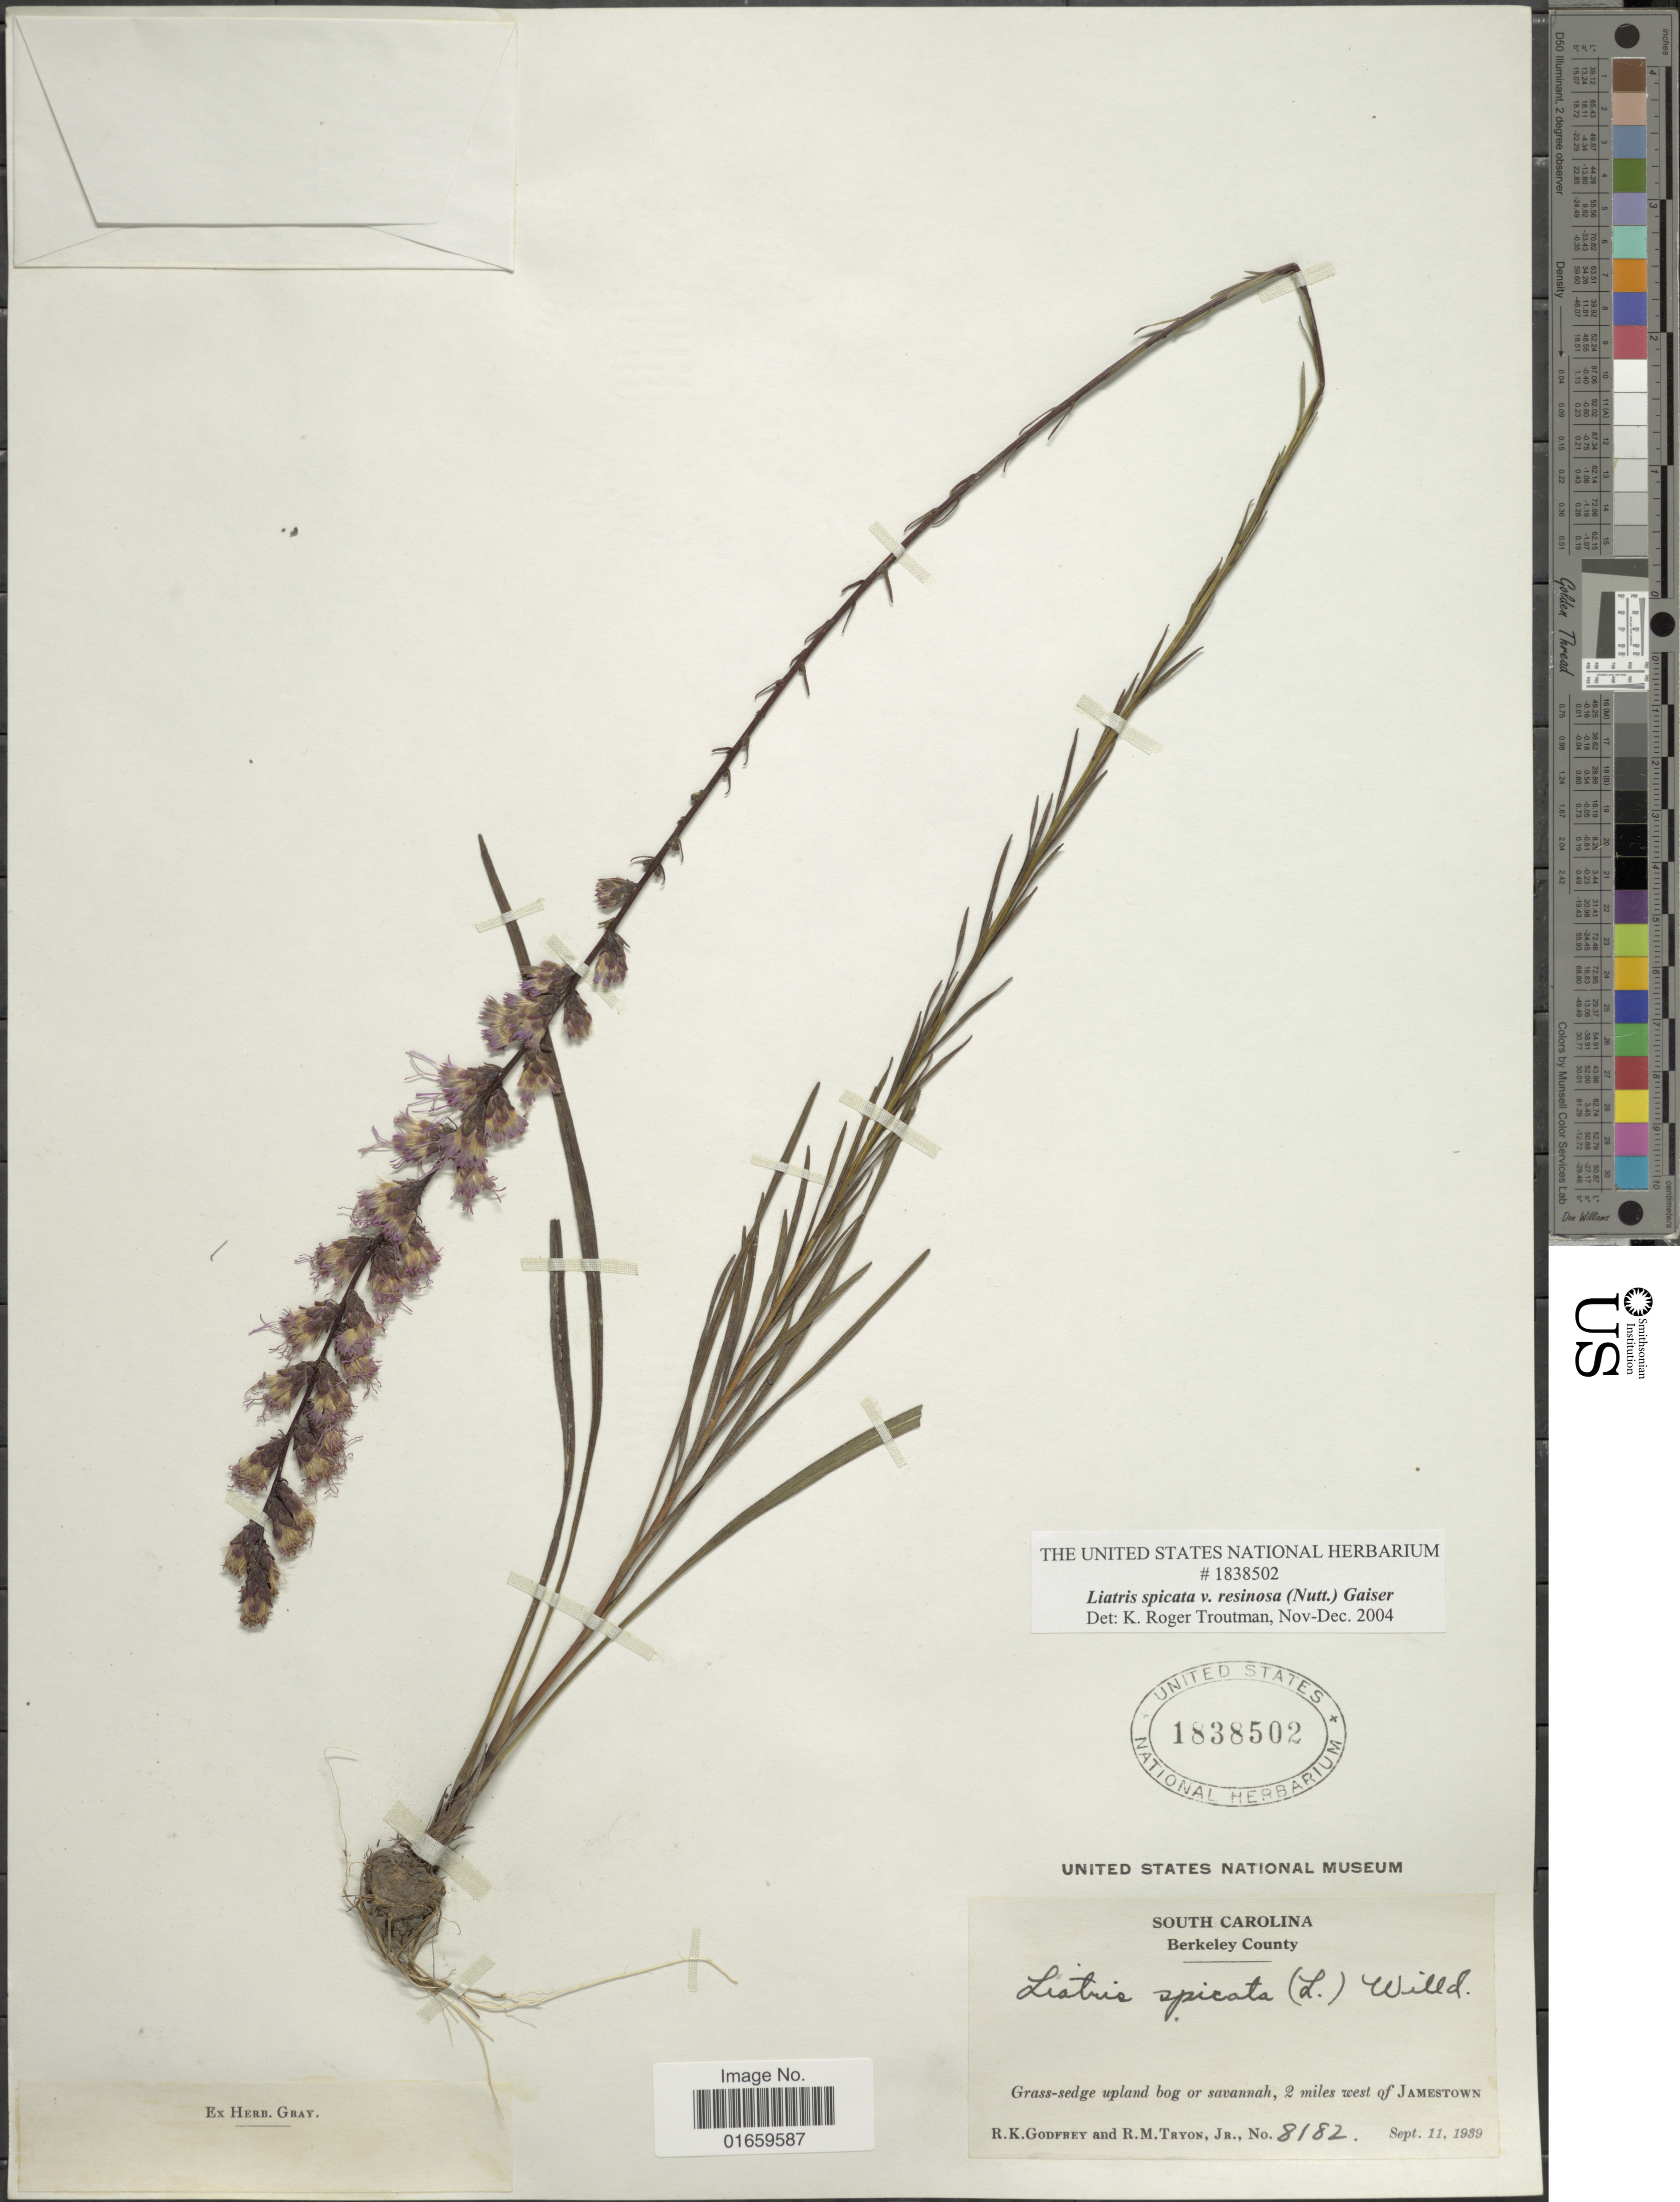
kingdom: Plantae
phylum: Tracheophyta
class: Magnoliopsida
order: Asterales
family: Asteraceae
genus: Liatris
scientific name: Liatris spicata var. resinosa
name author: (Nutt.) Gaiser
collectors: R. K. Godfrey & R. M. Tryon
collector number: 8182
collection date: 1939-09-11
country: United States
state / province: South Carolina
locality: Berkeley County, Grass-sedge upland bog or savannah, 2 miles west of Jamestown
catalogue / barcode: US 1838502